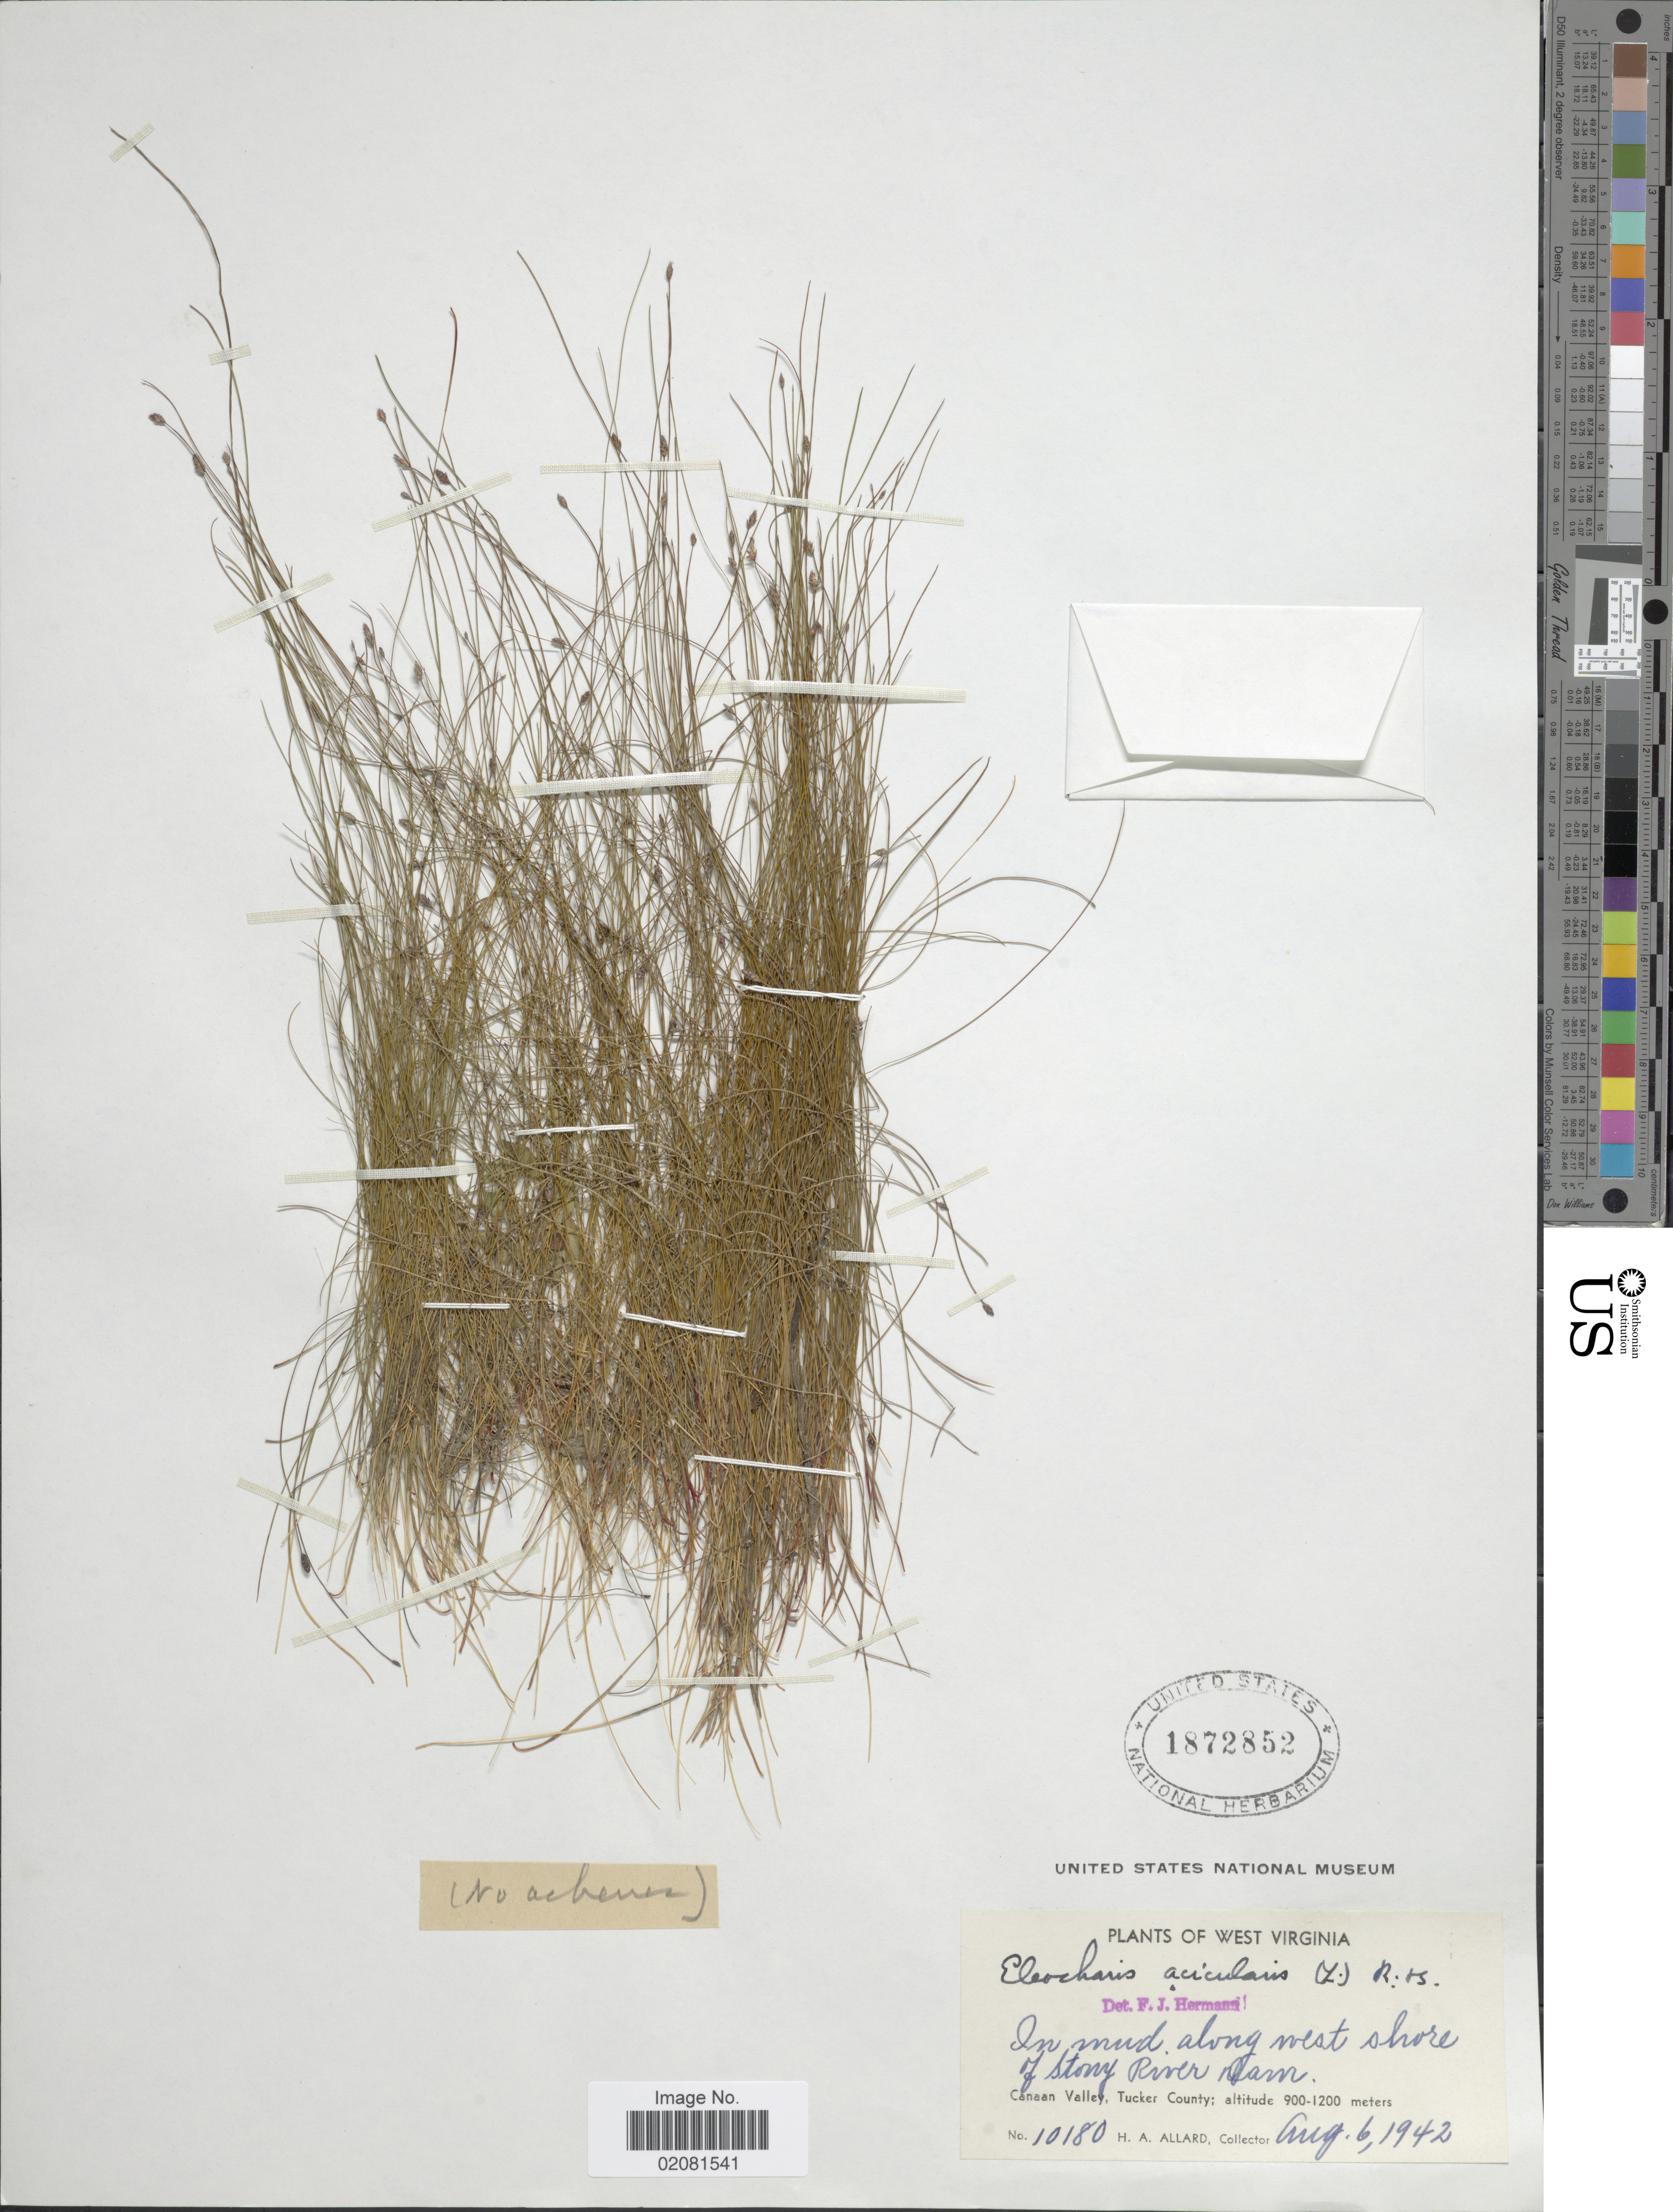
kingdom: Plantae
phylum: Tracheophyta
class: Liliopsida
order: Poales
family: Cyperaceae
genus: Eleocharis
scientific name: Eleocharis acicularis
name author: (L.) Roem. & Schult.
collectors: H. A. Allard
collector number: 10180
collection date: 1942-08-06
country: United States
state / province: West Virginia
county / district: Tucker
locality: In mud along west shore of Stony River Dam. Canaan Valley, Tucker County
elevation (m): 900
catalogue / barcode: US 1872852